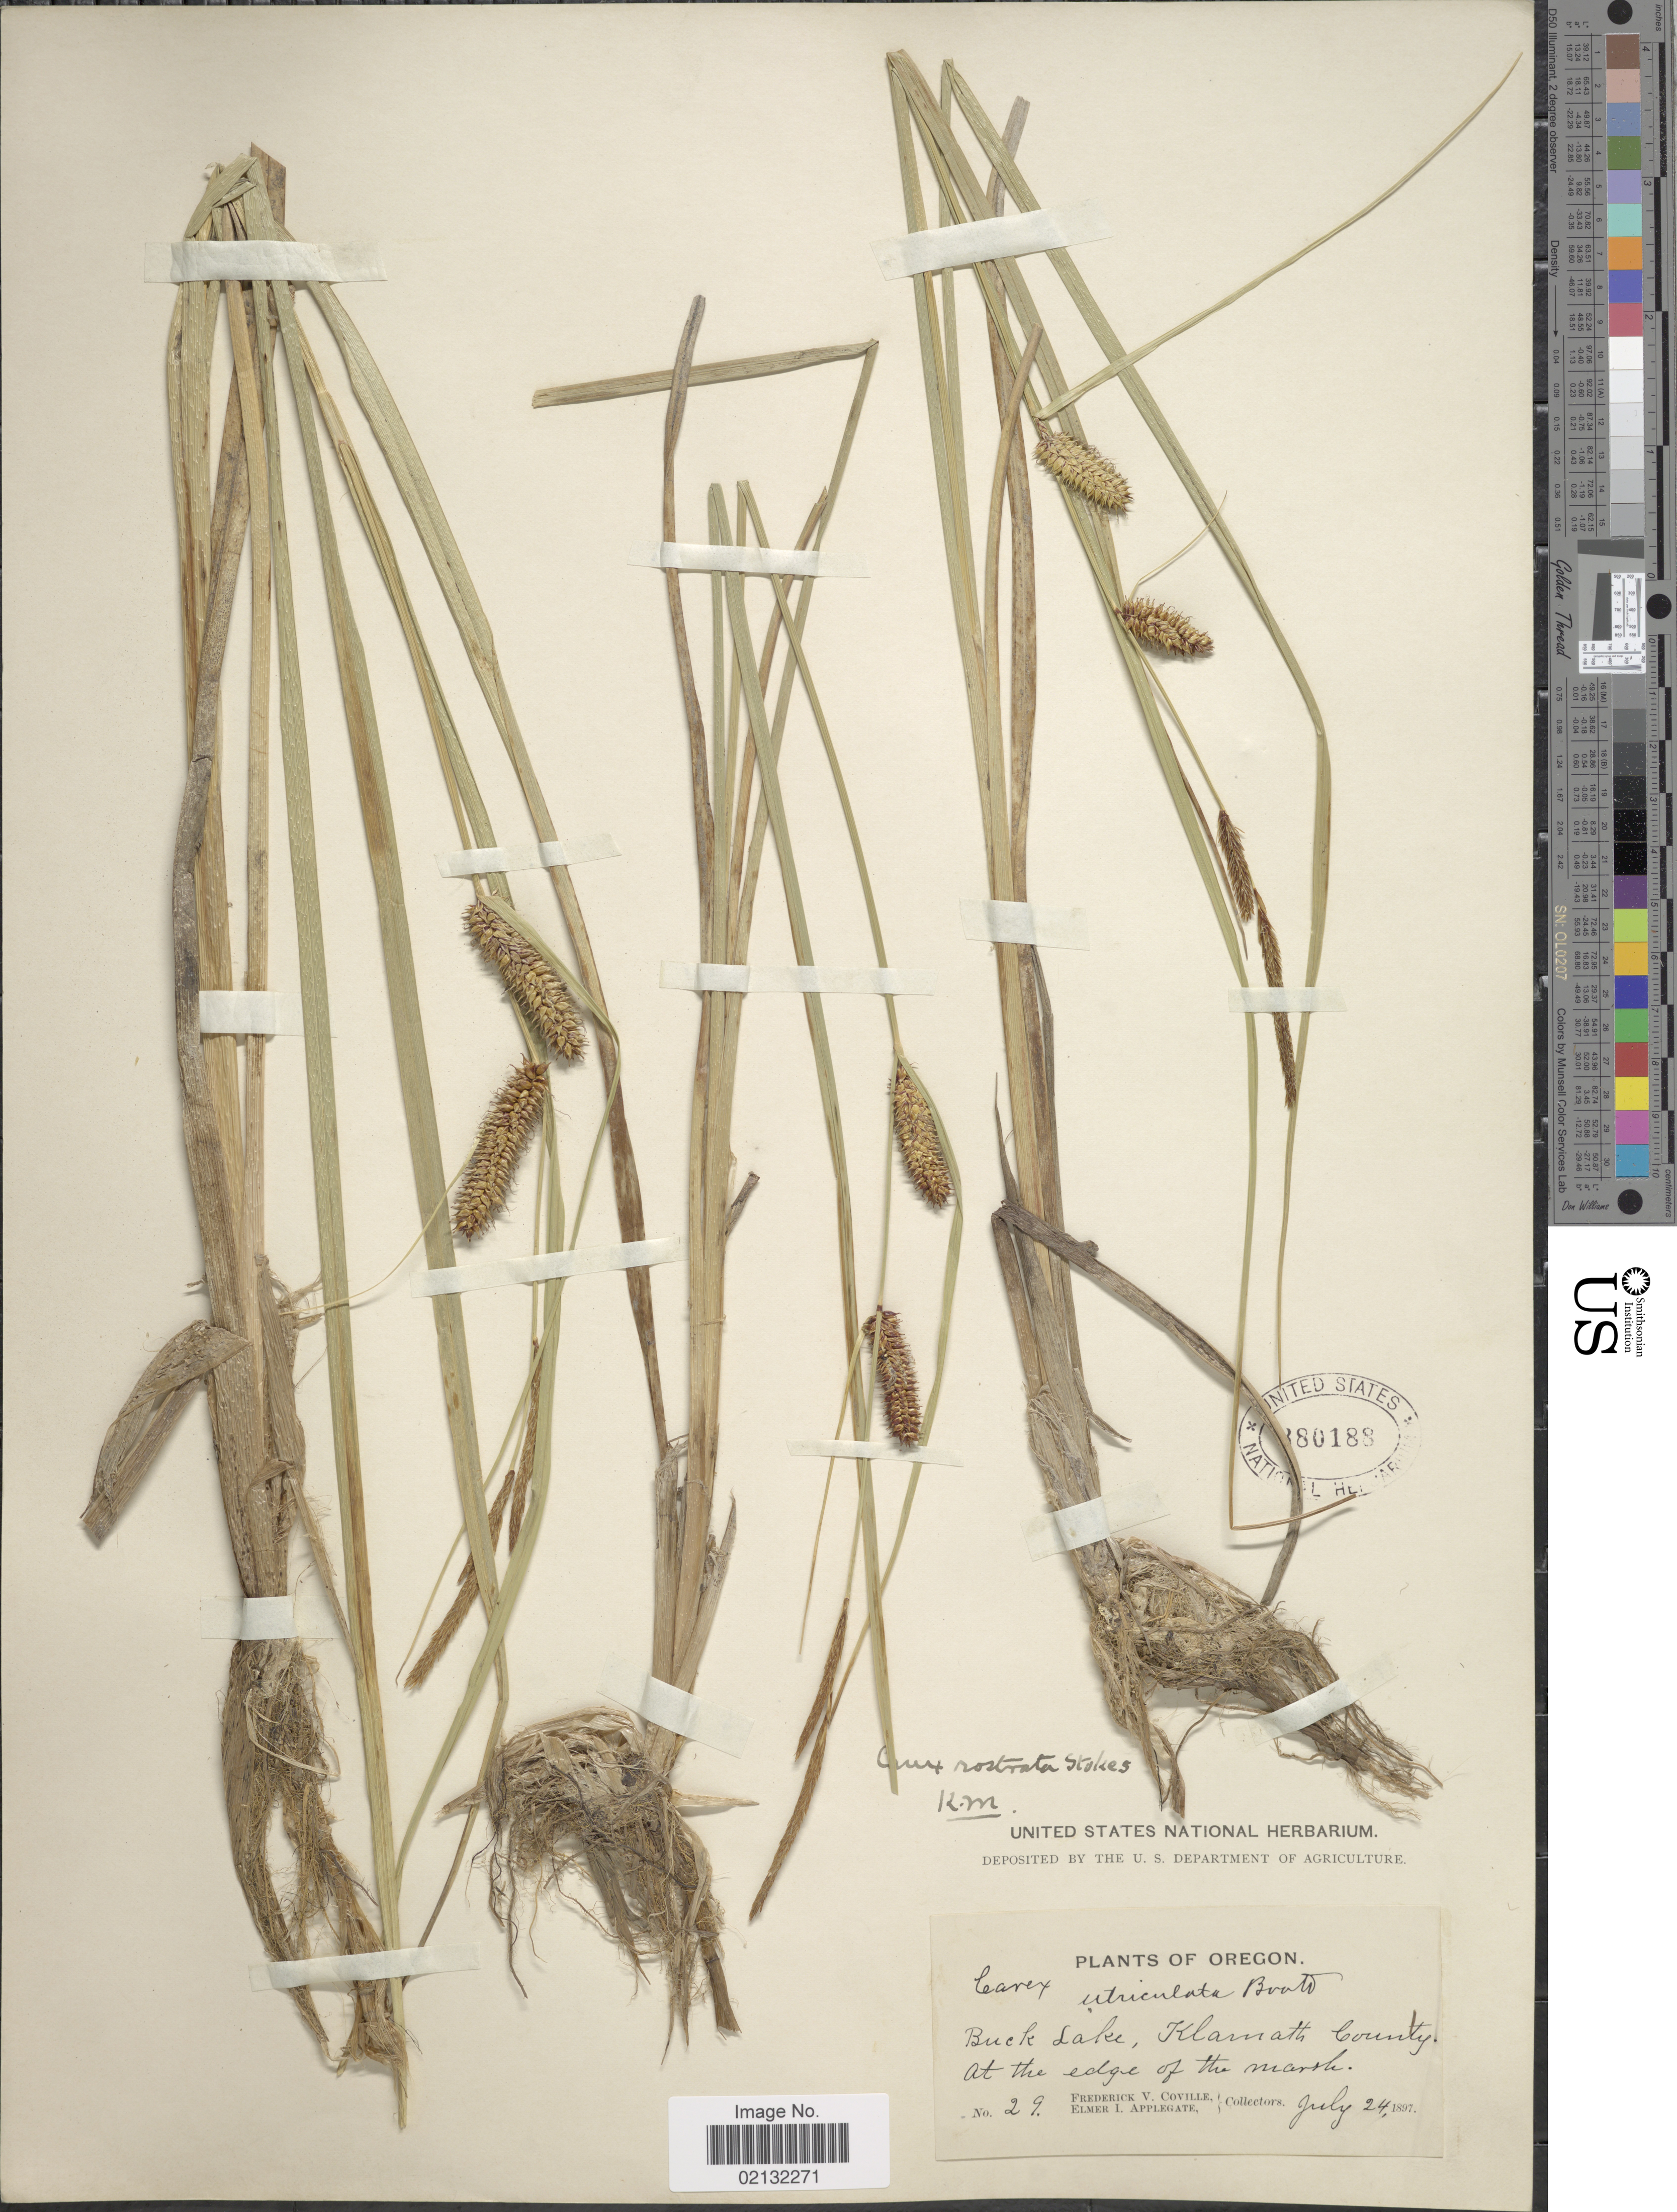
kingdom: Plantae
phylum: Tracheophyta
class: Liliopsida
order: Poales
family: Cyperaceae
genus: Carex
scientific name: Carex rostrata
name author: Stokes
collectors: F. V. Coville & E. I. Applegate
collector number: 29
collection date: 1897-07-24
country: United States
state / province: Oregon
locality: Buck Lake, Klamath County, at the edge of the marsh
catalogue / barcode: US 380188